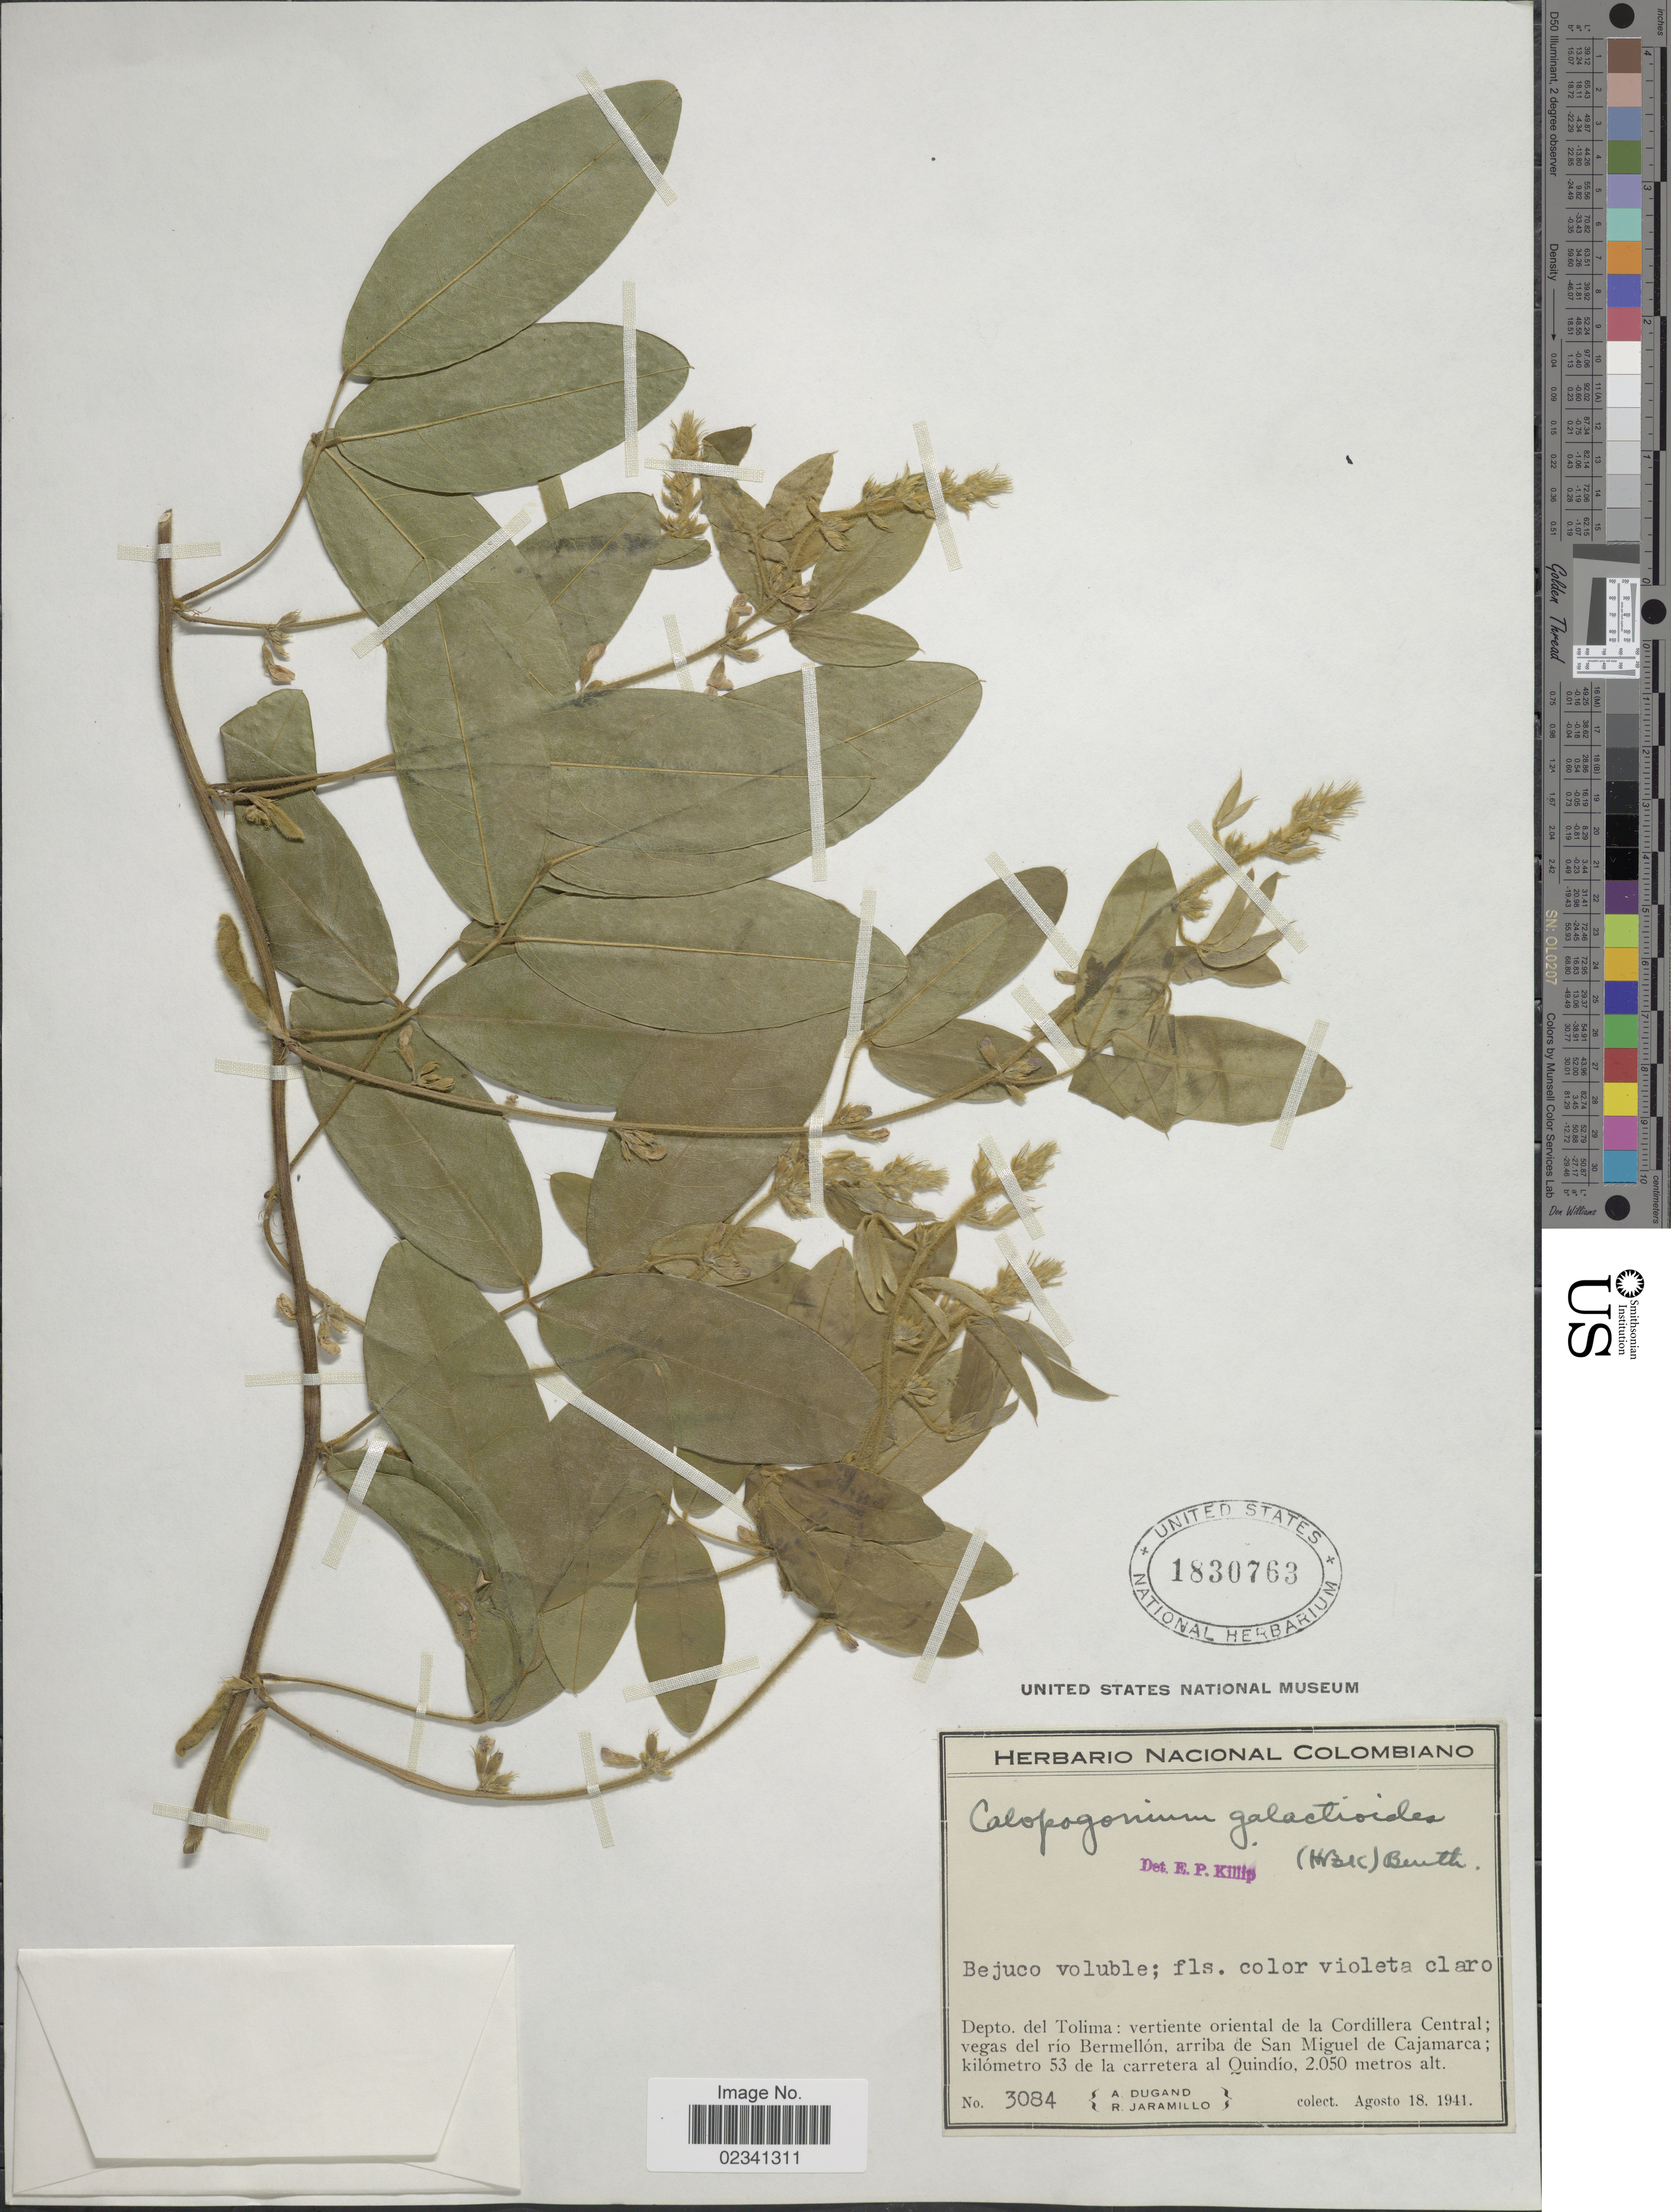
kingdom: Plantae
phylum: Tracheophyta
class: Magnoliopsida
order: Fabales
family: Fabaceae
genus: Calopogonium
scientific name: Calopogonium galactioides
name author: (Kunth) Hemsl.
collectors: A. Dugand & R. Jaramillo M.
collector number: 3084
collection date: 1941-08-18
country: Colombia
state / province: Tolima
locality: Vertiente oriental de la Cordillera Central; vegas del rio Bermellon, arriba de San Miguel de Cajamarcal kilometro 53 de la carretera al Quindio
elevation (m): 2050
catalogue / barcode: US 1830763